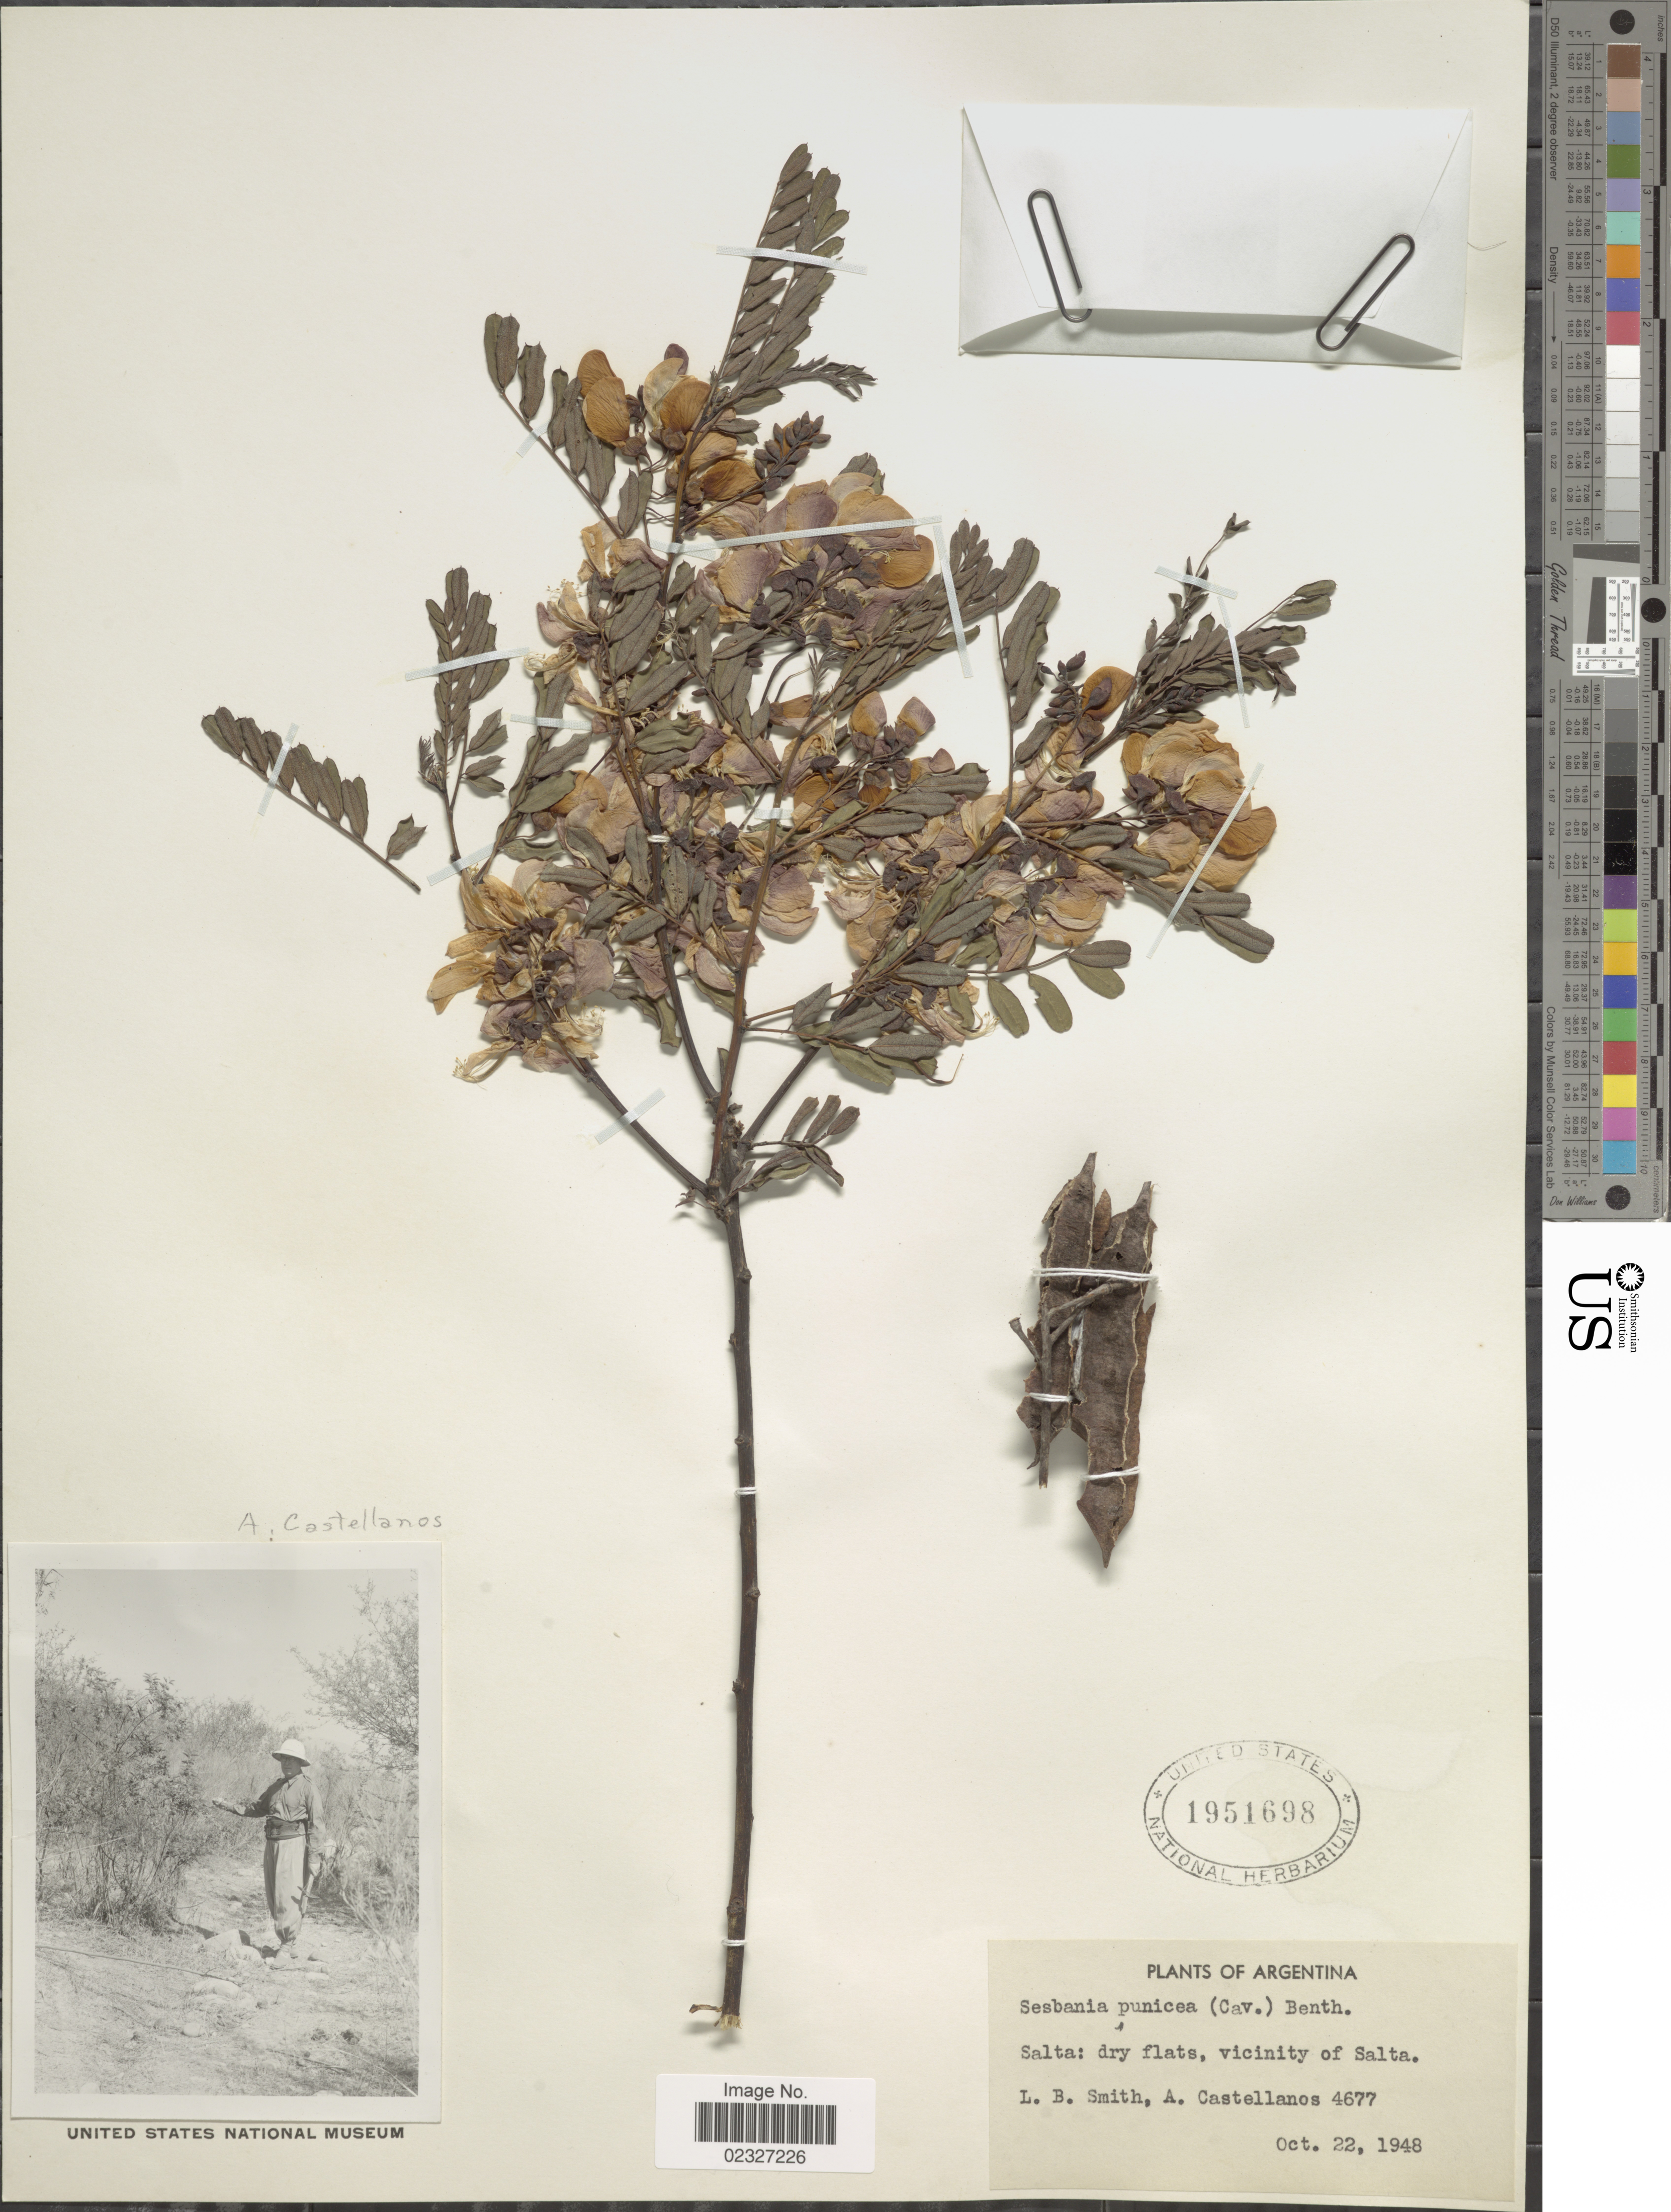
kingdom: Plantae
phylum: Tracheophyta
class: Magnoliopsida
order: Fabales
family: Fabaceae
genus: Sesbania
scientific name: Sesbania punicea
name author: (Cav.) Benth.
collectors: L. Smith & A. Castellanos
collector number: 4677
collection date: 1948-10-22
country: Argentina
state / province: Salta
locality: vicinity of Salta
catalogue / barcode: US 1951698